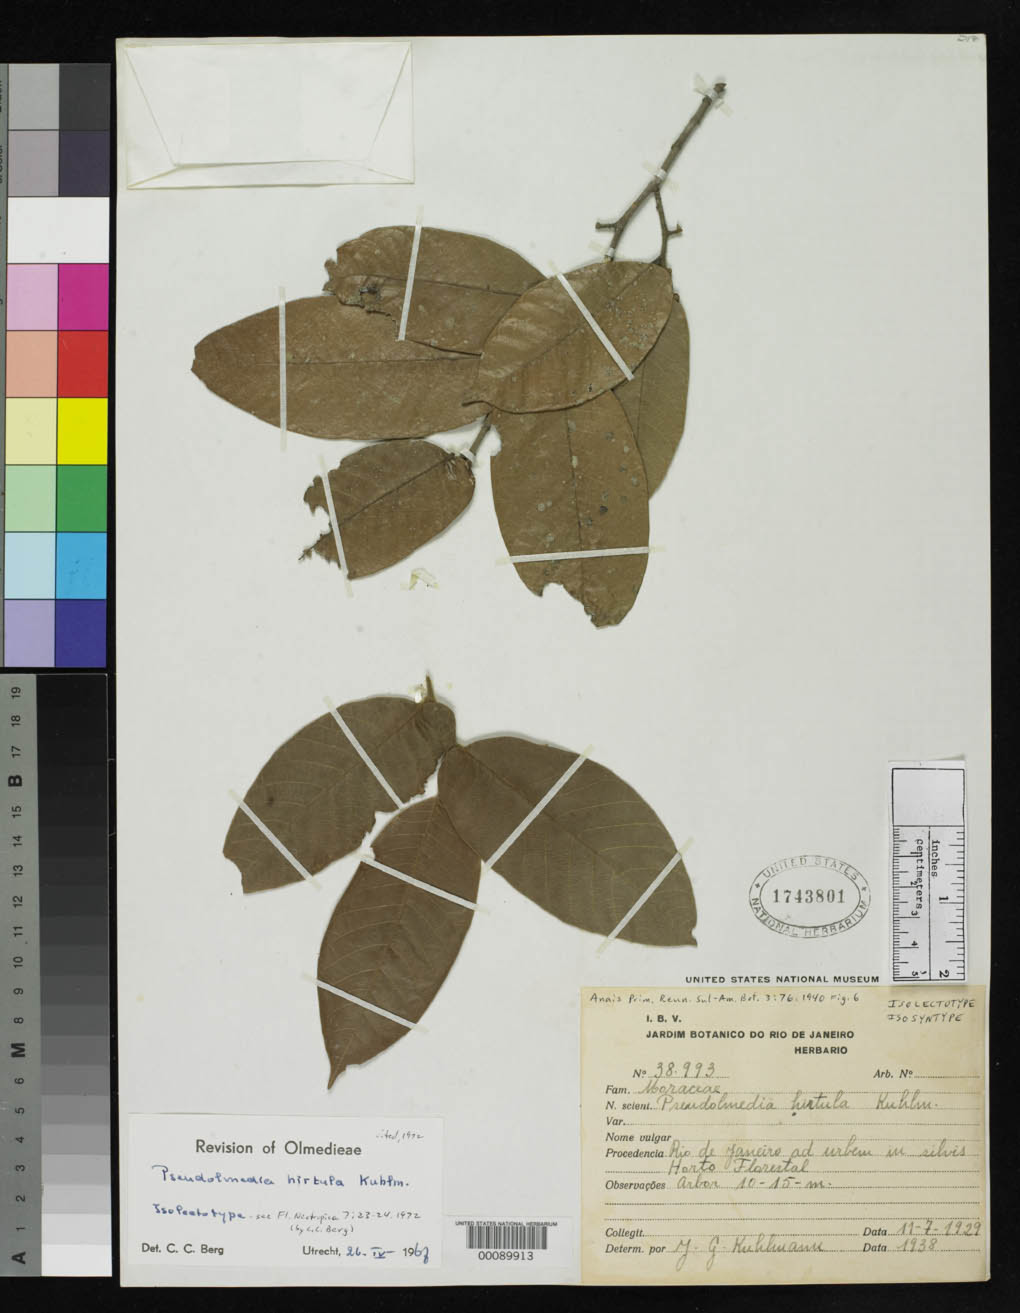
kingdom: Plantae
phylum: Tracheophyta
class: Magnoliopsida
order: Rosales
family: Moraceae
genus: Pseudolmedia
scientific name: Pseudolmedia hirtula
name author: Kuhlm.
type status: Isolectotype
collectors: J. G. Kuhlmann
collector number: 38993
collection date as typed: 11 Jul 1929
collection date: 1929-07-11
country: Brazil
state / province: Rio de Janeiro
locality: Horto Florestal.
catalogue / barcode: US 1743801